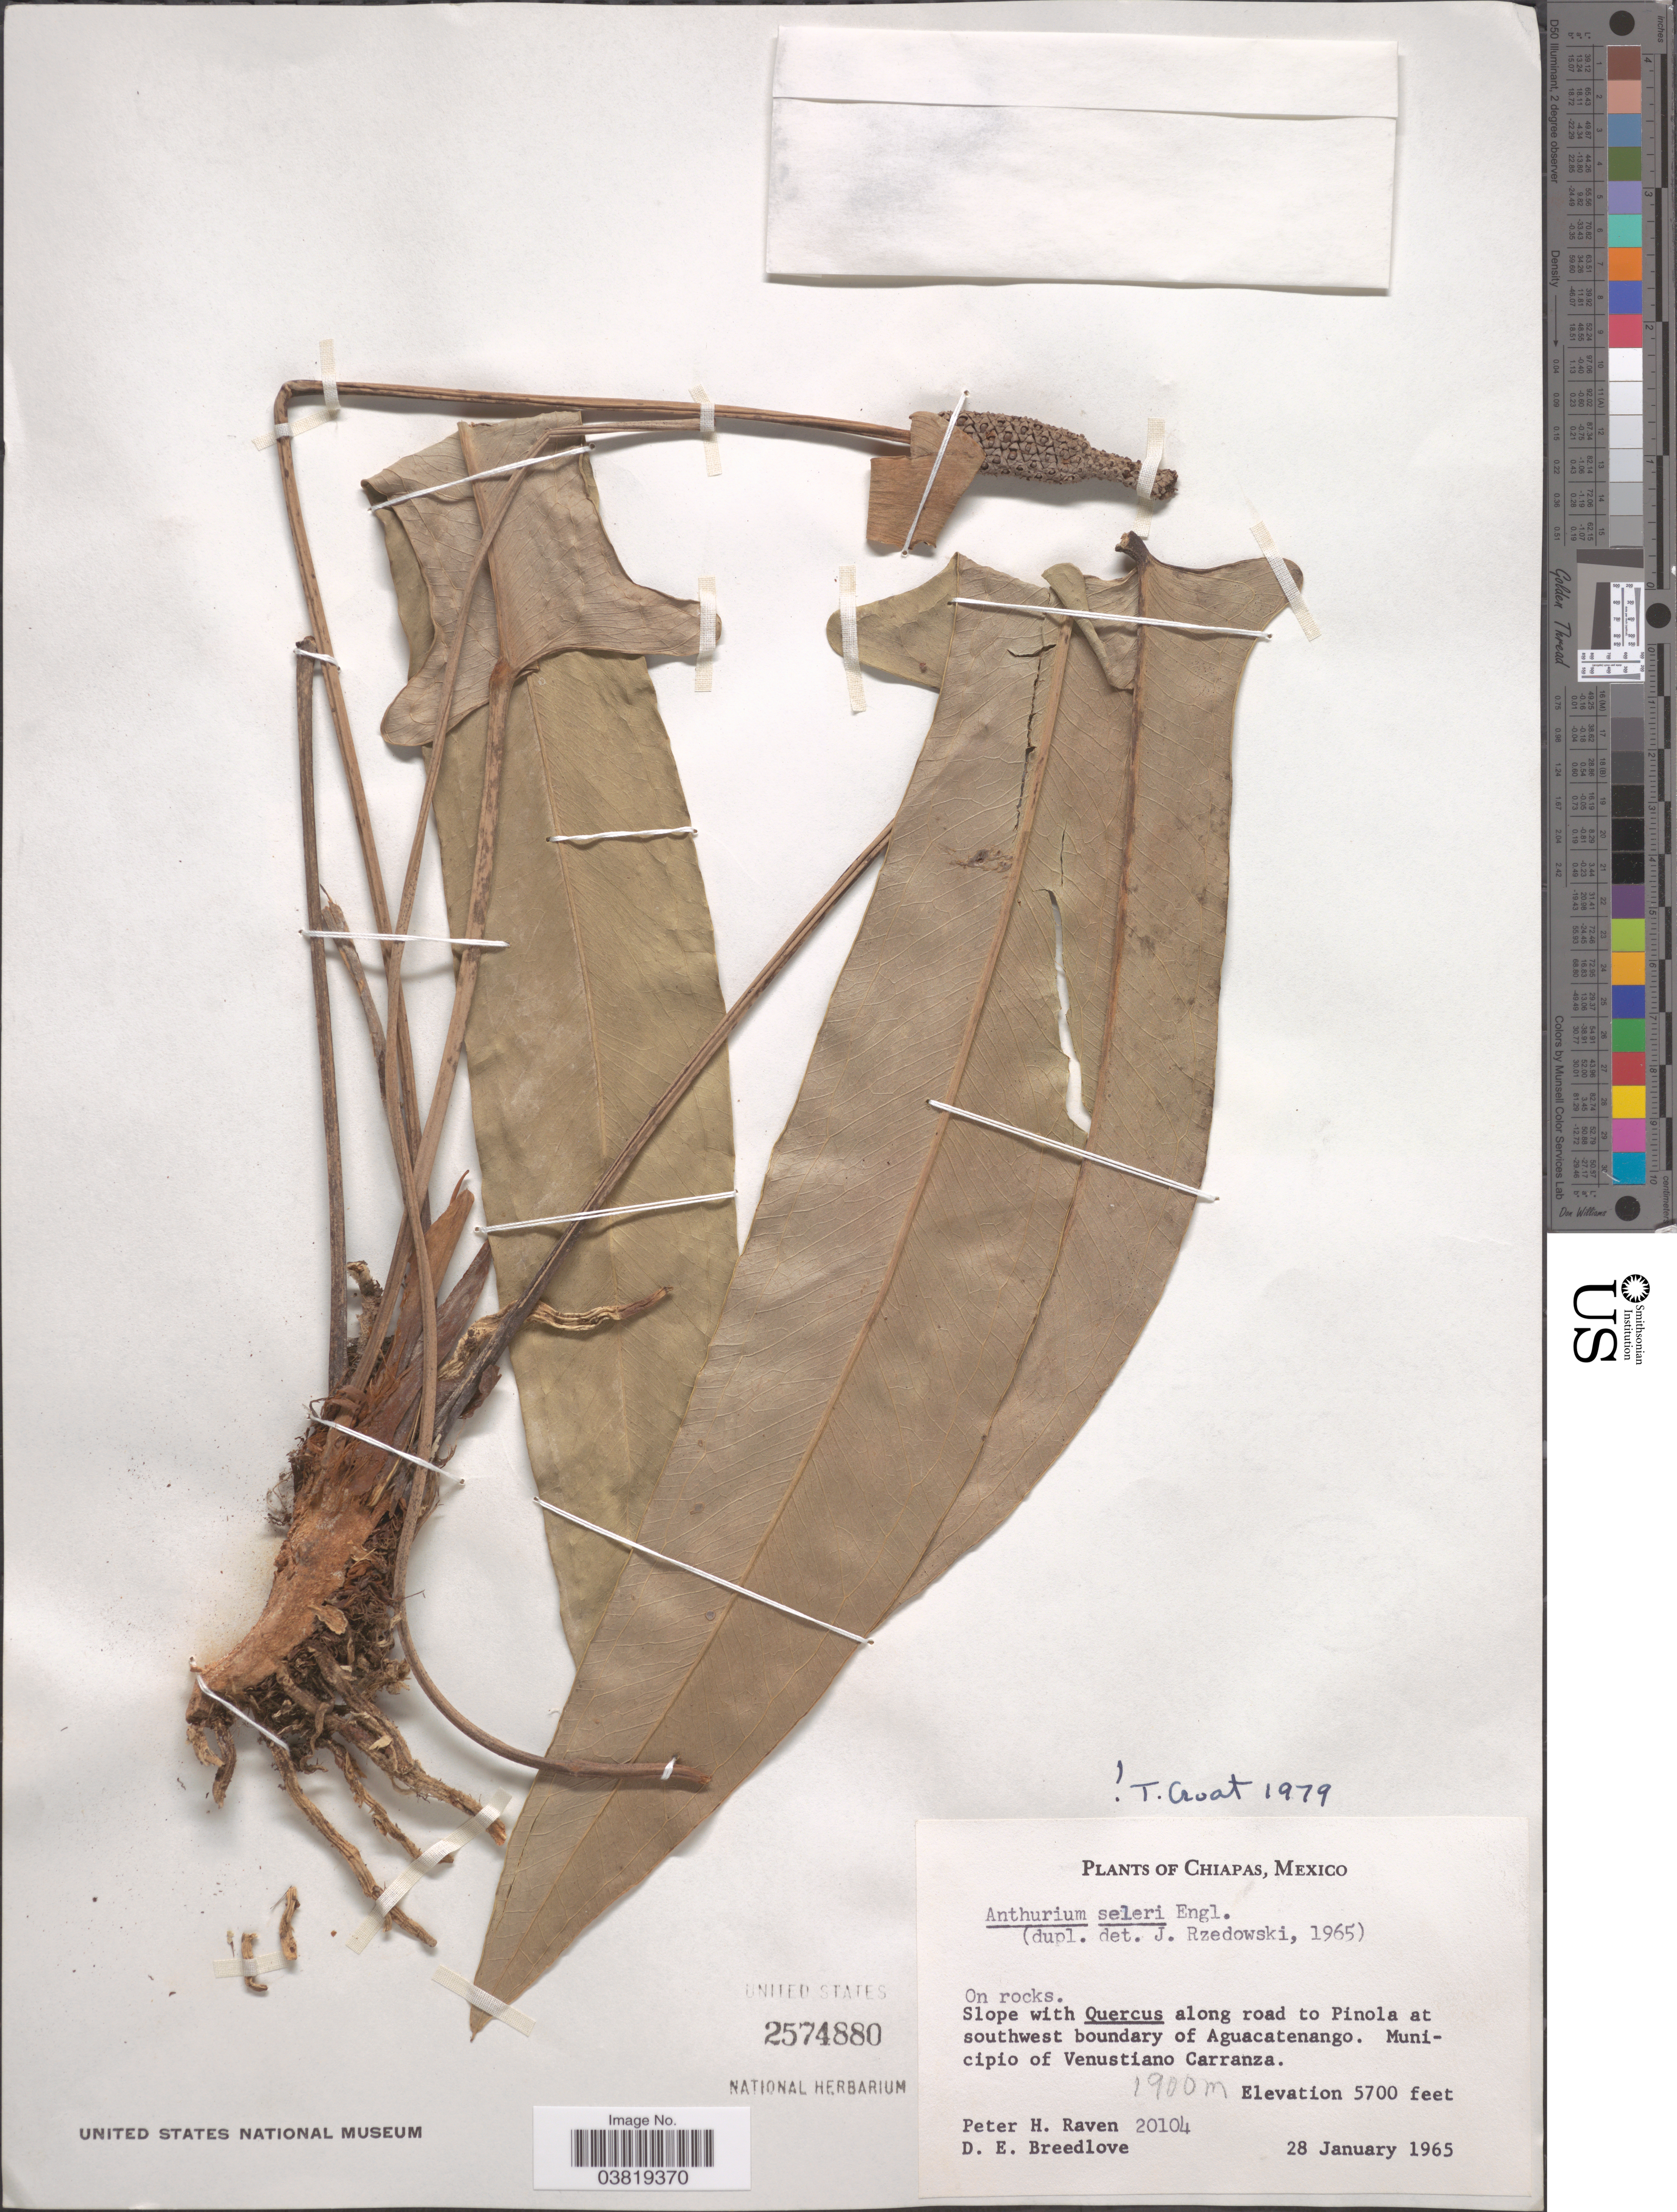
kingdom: Plantae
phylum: Tracheophyta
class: Liliopsida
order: Alismatales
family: Araceae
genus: Anthurium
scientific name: Anthurium seleri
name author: Engl.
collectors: P. Raven & D. E. Breedlove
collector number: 20104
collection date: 1965-01-28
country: Mexico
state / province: Chiapas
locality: Along road to Pinola at southwest boundary of Aguacatenango. Municipio of Venustiano Carranza.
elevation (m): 1737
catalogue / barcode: US 2574880